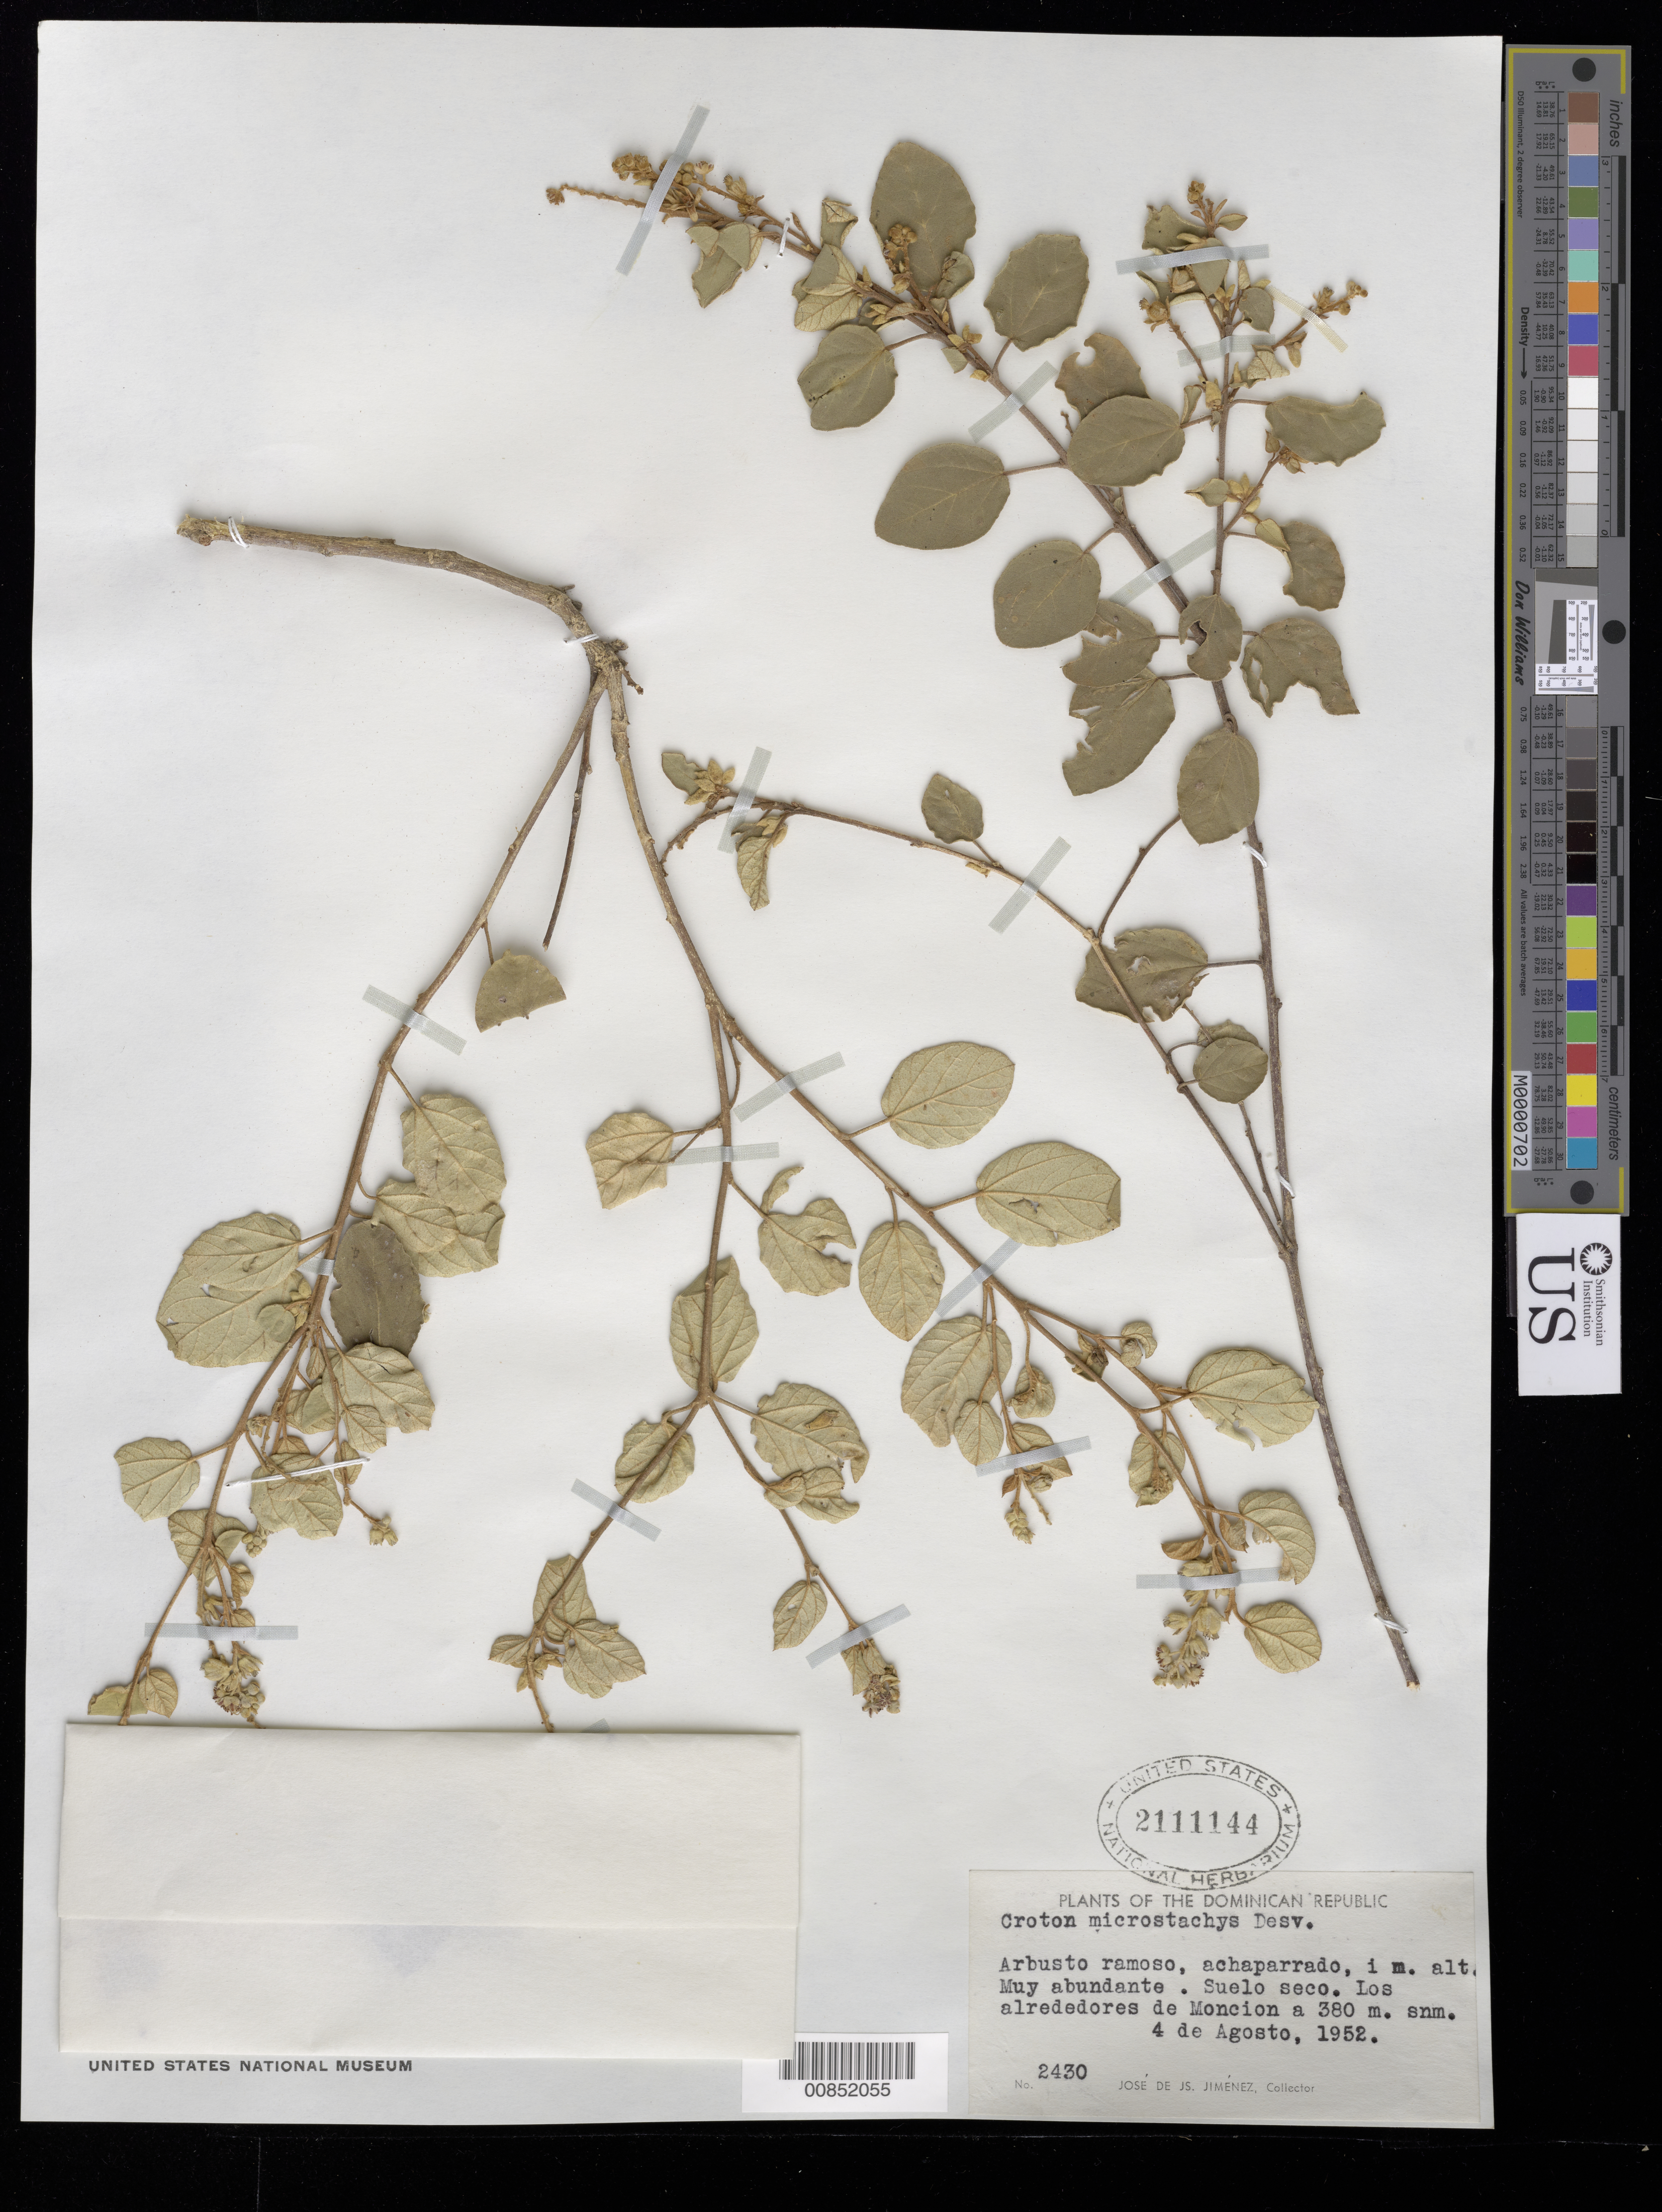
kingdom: Plantae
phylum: Tracheophyta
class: Magnoliopsida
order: Malpighiales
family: Euphorbiaceae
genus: Croton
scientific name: Croton sidifolius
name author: Lam.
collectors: J. J. Jiménez Almonte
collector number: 2430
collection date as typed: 04 Aug 1952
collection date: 1952-08-04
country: Dominican Republic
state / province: Monte Cristi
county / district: Monción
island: Hispaniola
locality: Los alrededores de Moncion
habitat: Suelo seco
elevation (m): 380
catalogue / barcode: US 2111144